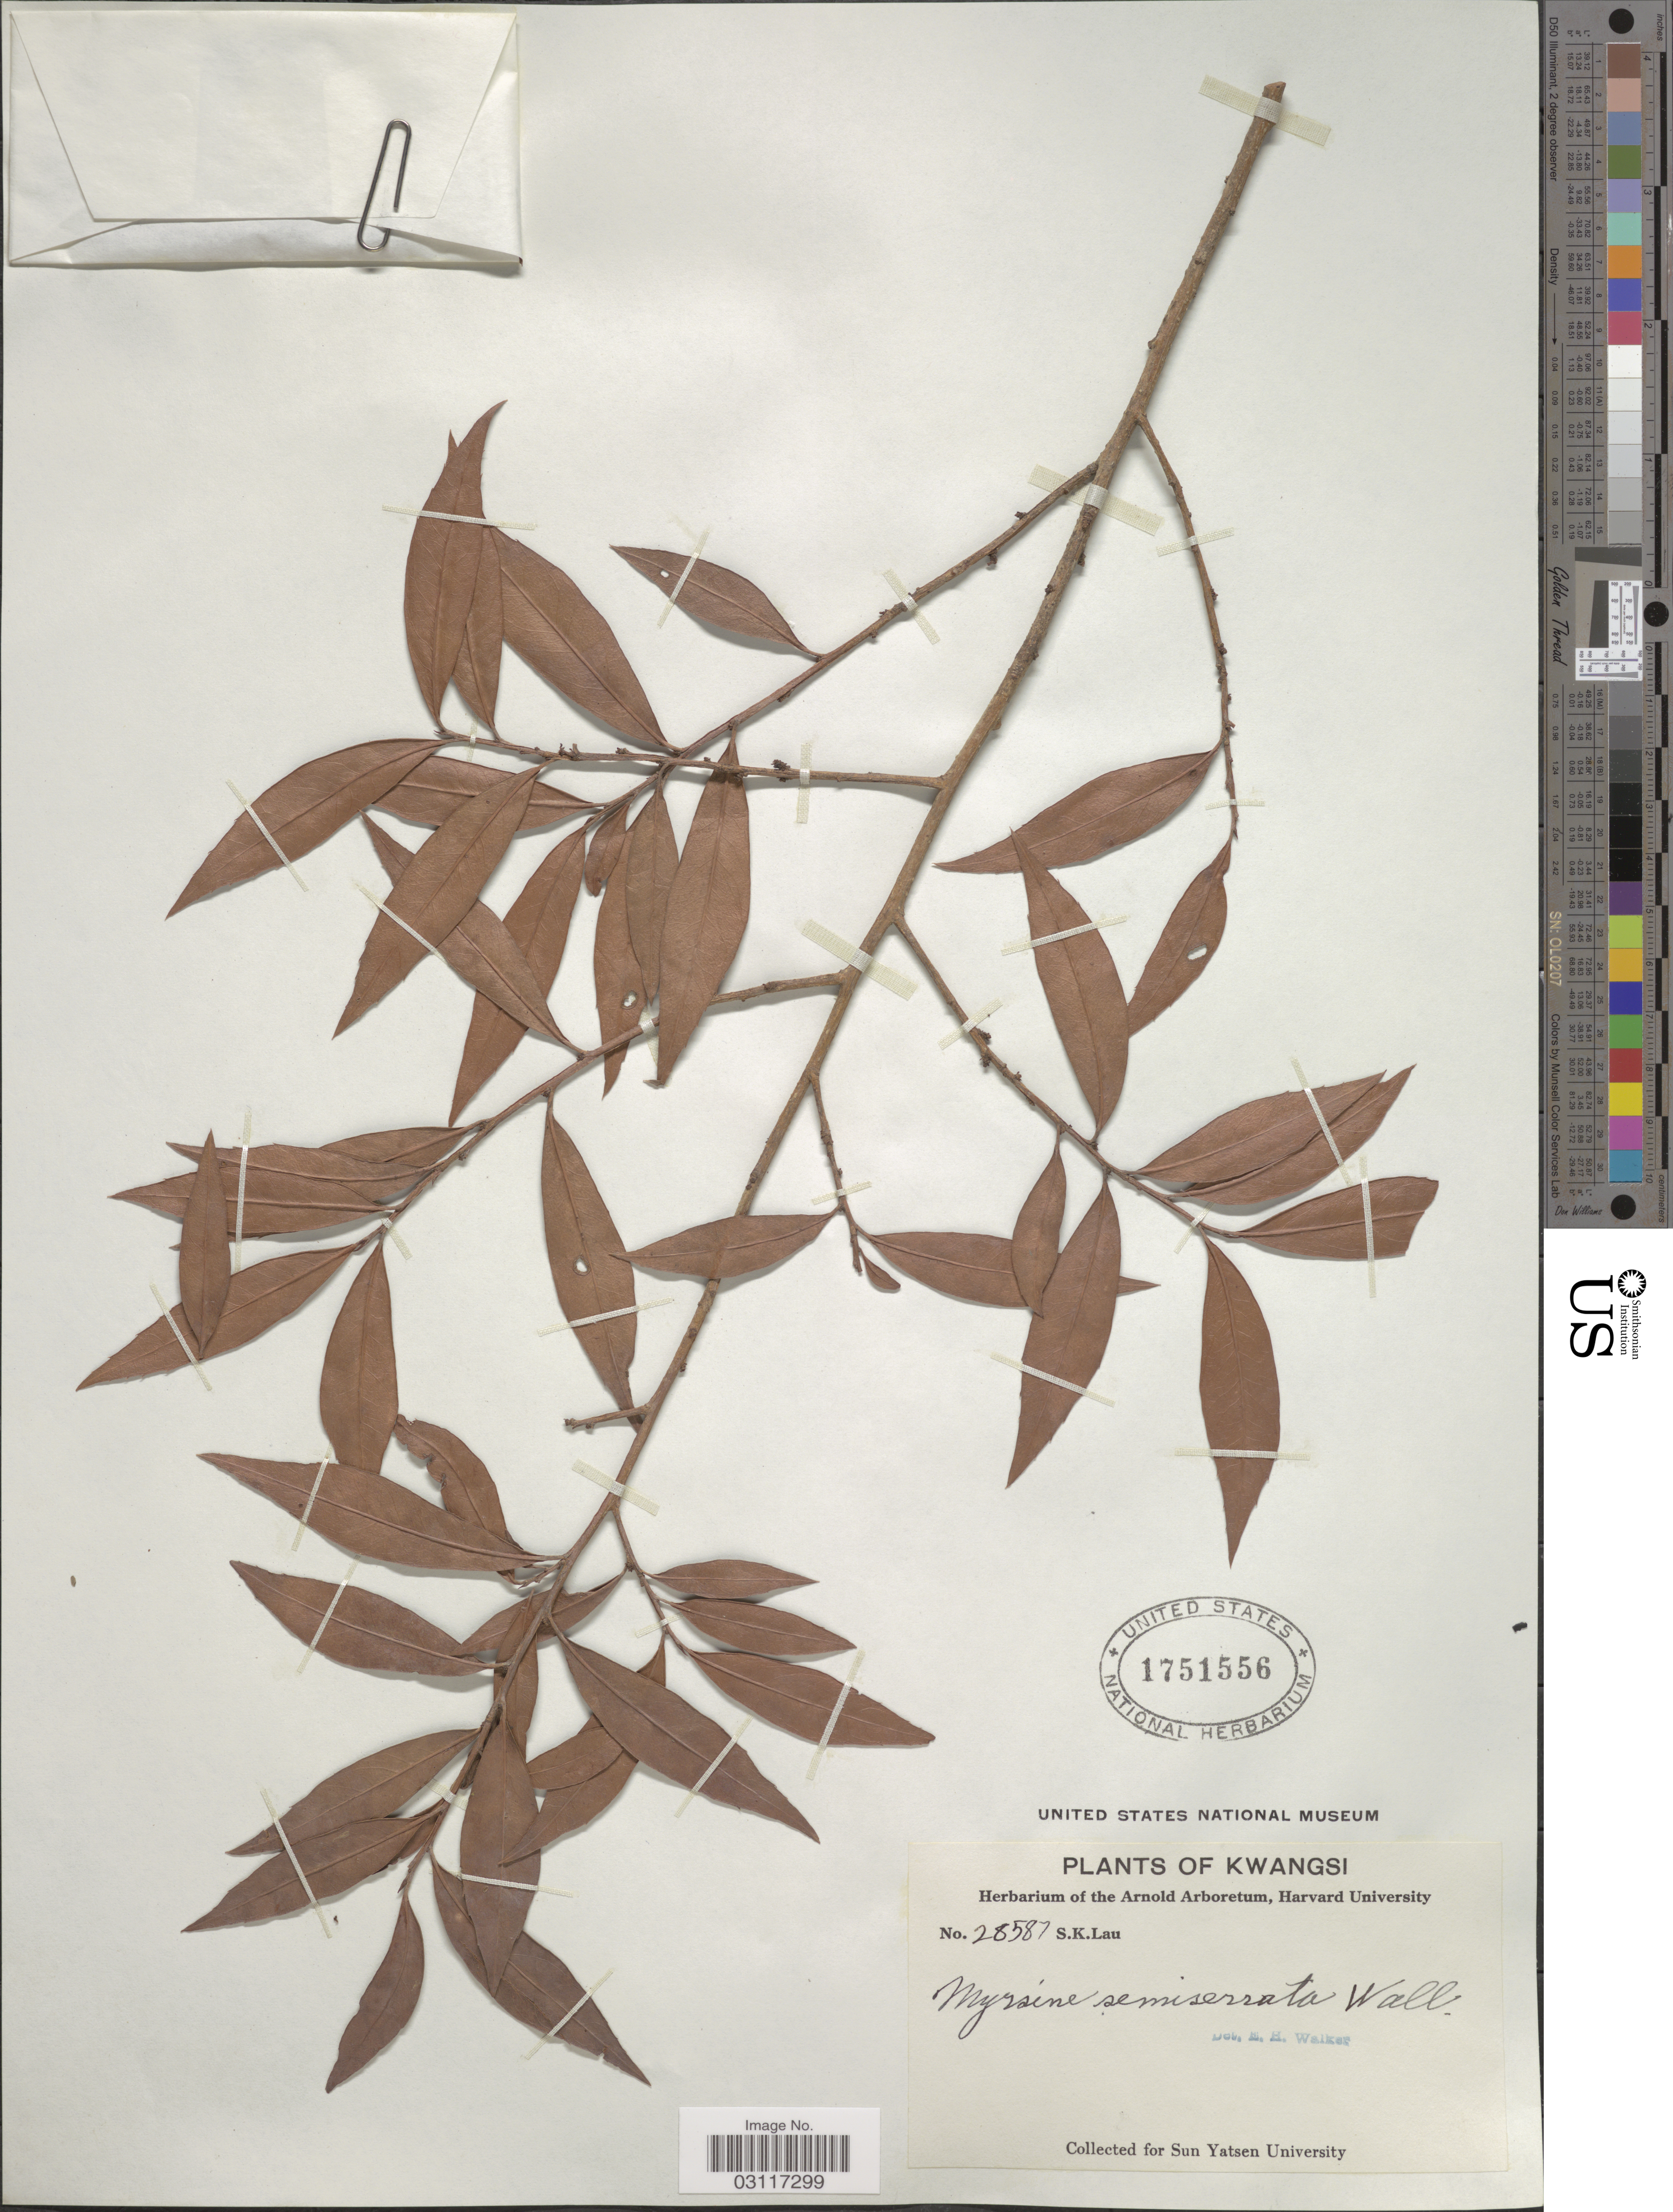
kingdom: Plantae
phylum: Tracheophyta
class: Magnoliopsida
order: Ericales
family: Primulaceae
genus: Myrsine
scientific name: Myrsine semiserrata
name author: Wall.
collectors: S. K. Lau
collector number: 28587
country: China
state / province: Guangxi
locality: Kwangsi.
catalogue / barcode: US 1751556